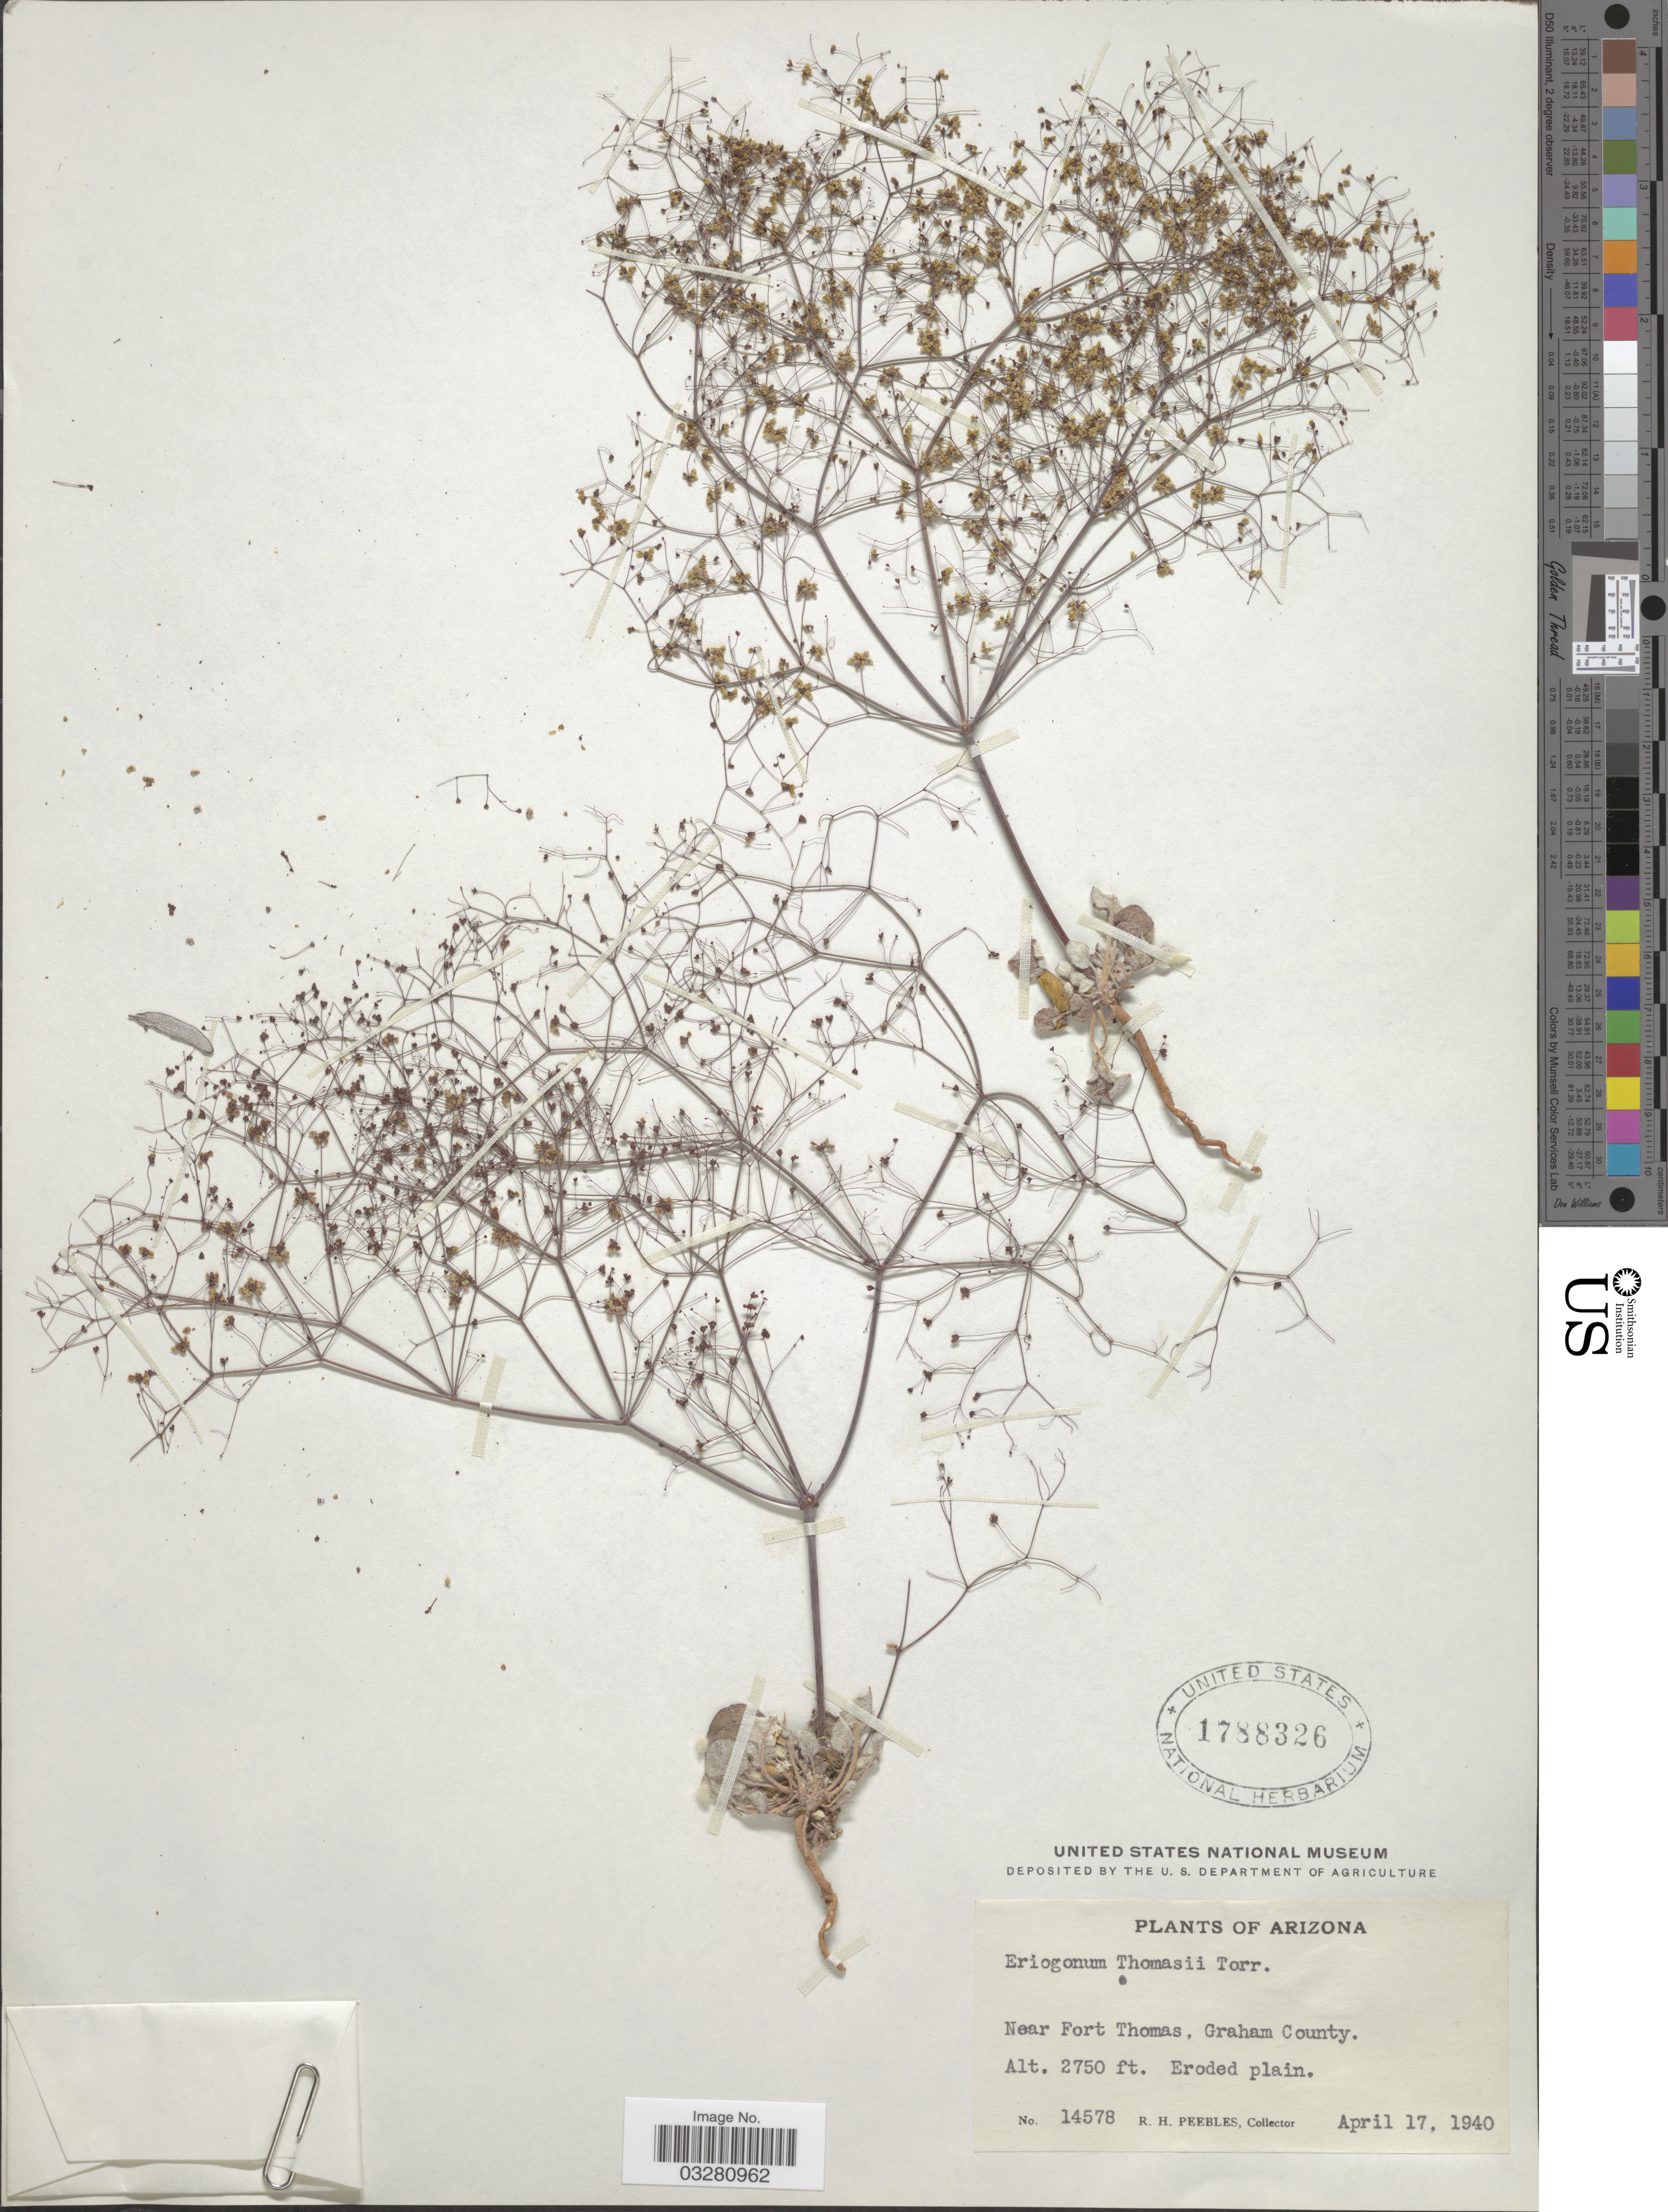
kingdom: Plantae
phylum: Tracheophyta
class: Magnoliopsida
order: Caryophyllales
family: Polygonaceae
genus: Eriogonum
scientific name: Eriogonum thomasii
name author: Torr.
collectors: R. H. Peebles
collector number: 14578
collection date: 1940-04-17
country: United States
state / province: Arizona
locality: Near Fort Thomas, Graham County.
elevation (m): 838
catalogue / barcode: US 1788326